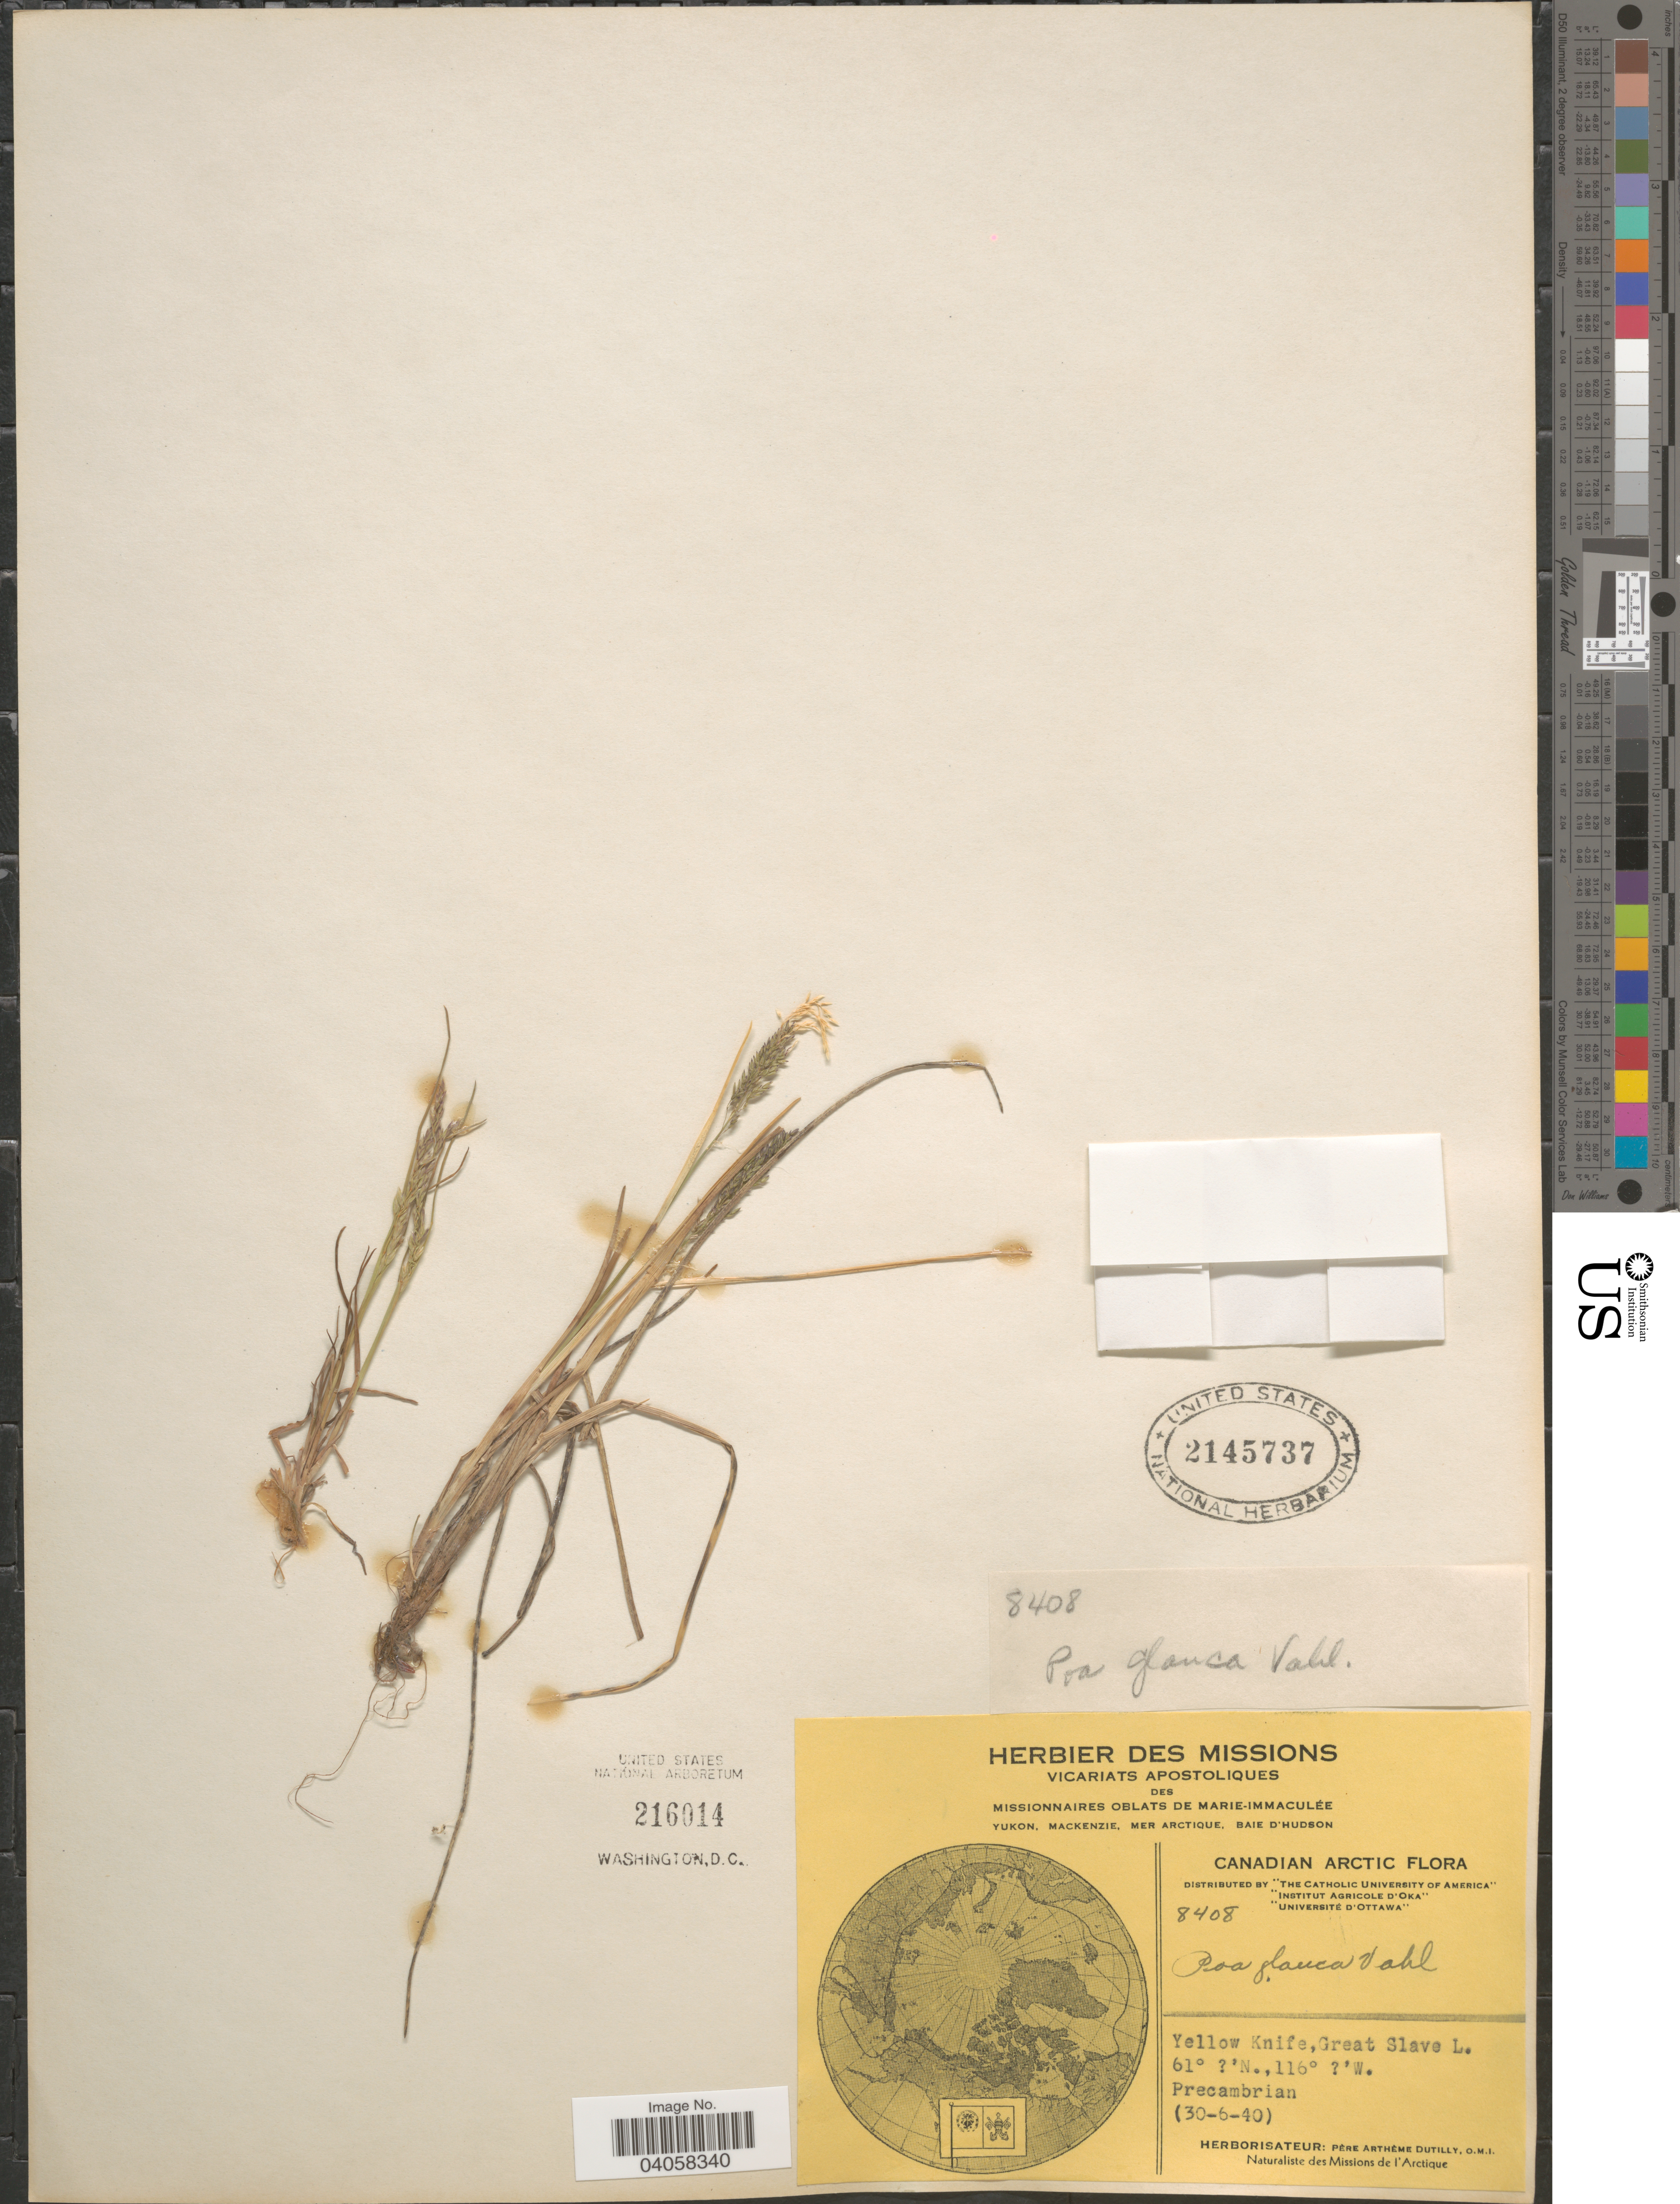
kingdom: Plantae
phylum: Tracheophyta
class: Liliopsida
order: Poales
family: Poaceae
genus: Poa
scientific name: Poa glauca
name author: Vahl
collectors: P. Dutilly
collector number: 8408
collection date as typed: Transcribed d/m/y: 30/6/40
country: Canada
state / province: Northwest Territories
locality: Canadian Arctic. Yellow Knife, Great Slave L.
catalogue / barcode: US 2145737